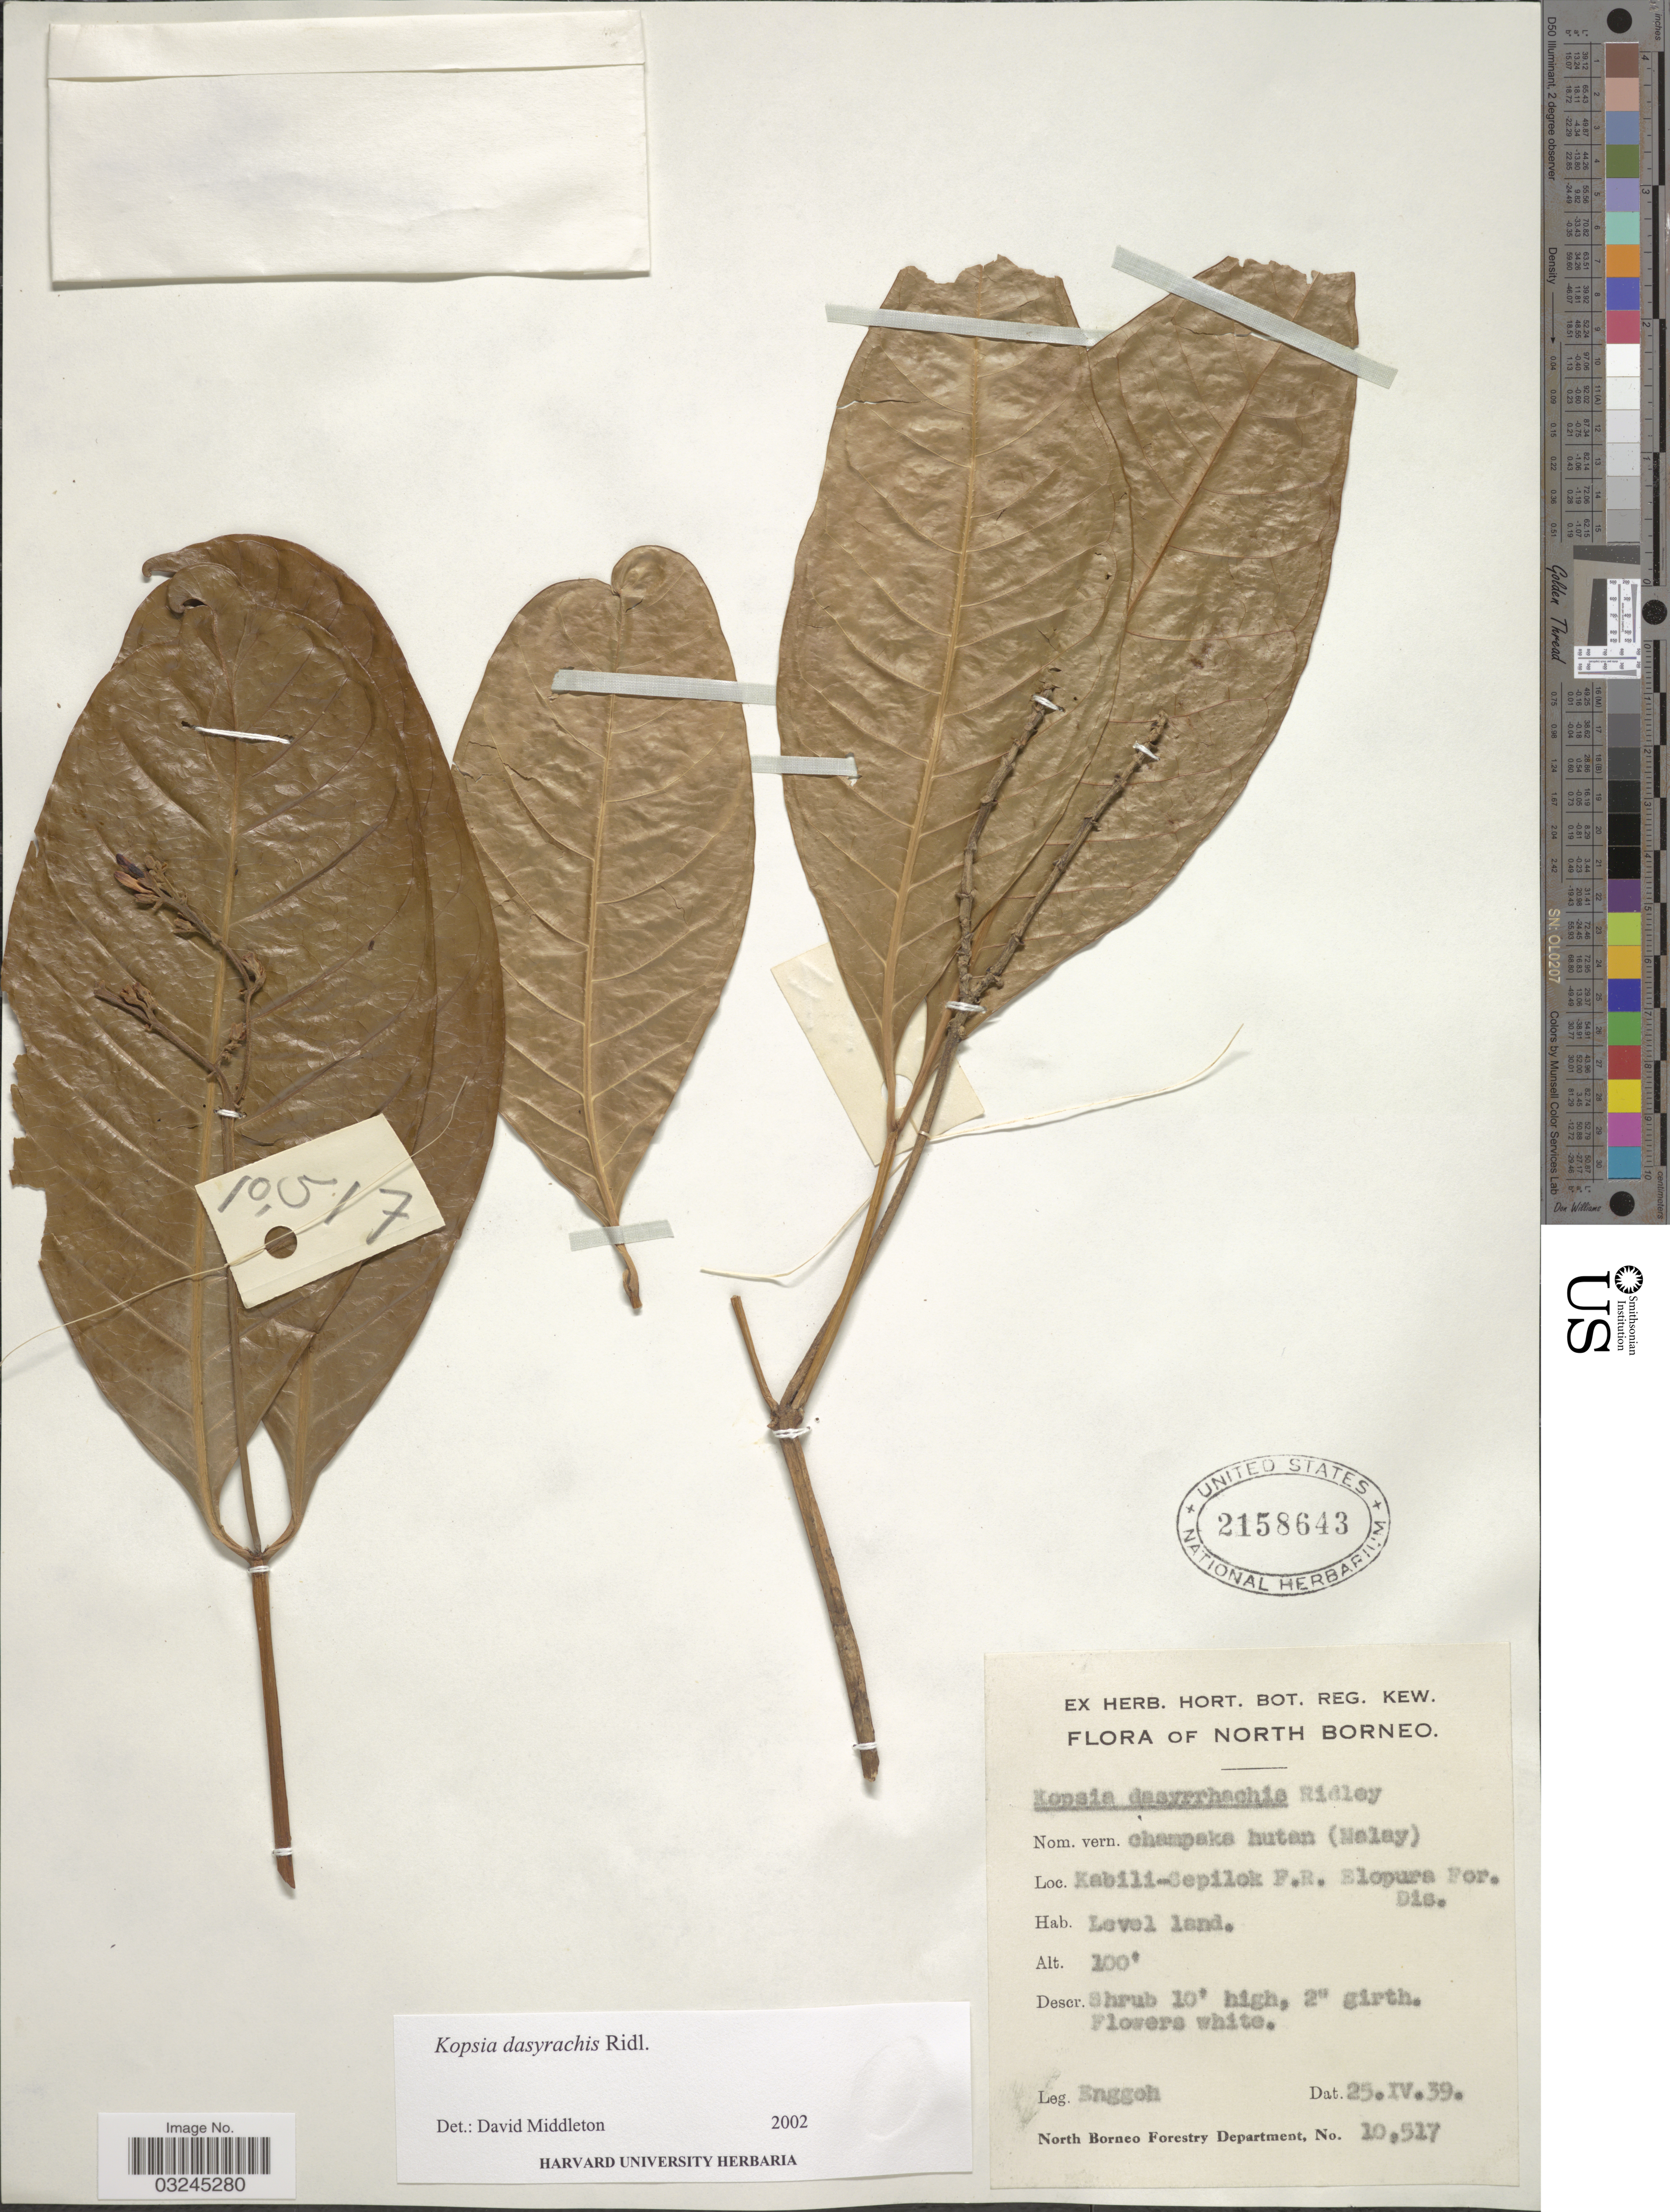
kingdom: Plantae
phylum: Tracheophyta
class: Magnoliopsida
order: Gentianales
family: Apocynaceae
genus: Kopsia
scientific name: Kopsia dasyrachis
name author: Ridl.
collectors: -. Enggoh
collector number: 10517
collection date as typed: Transcribed d/m/y: 25/4/39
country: Malaysia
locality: North Borneo. Kabili-Sepilok F. R. Elopura For. Dis.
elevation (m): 30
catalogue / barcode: US 2158643